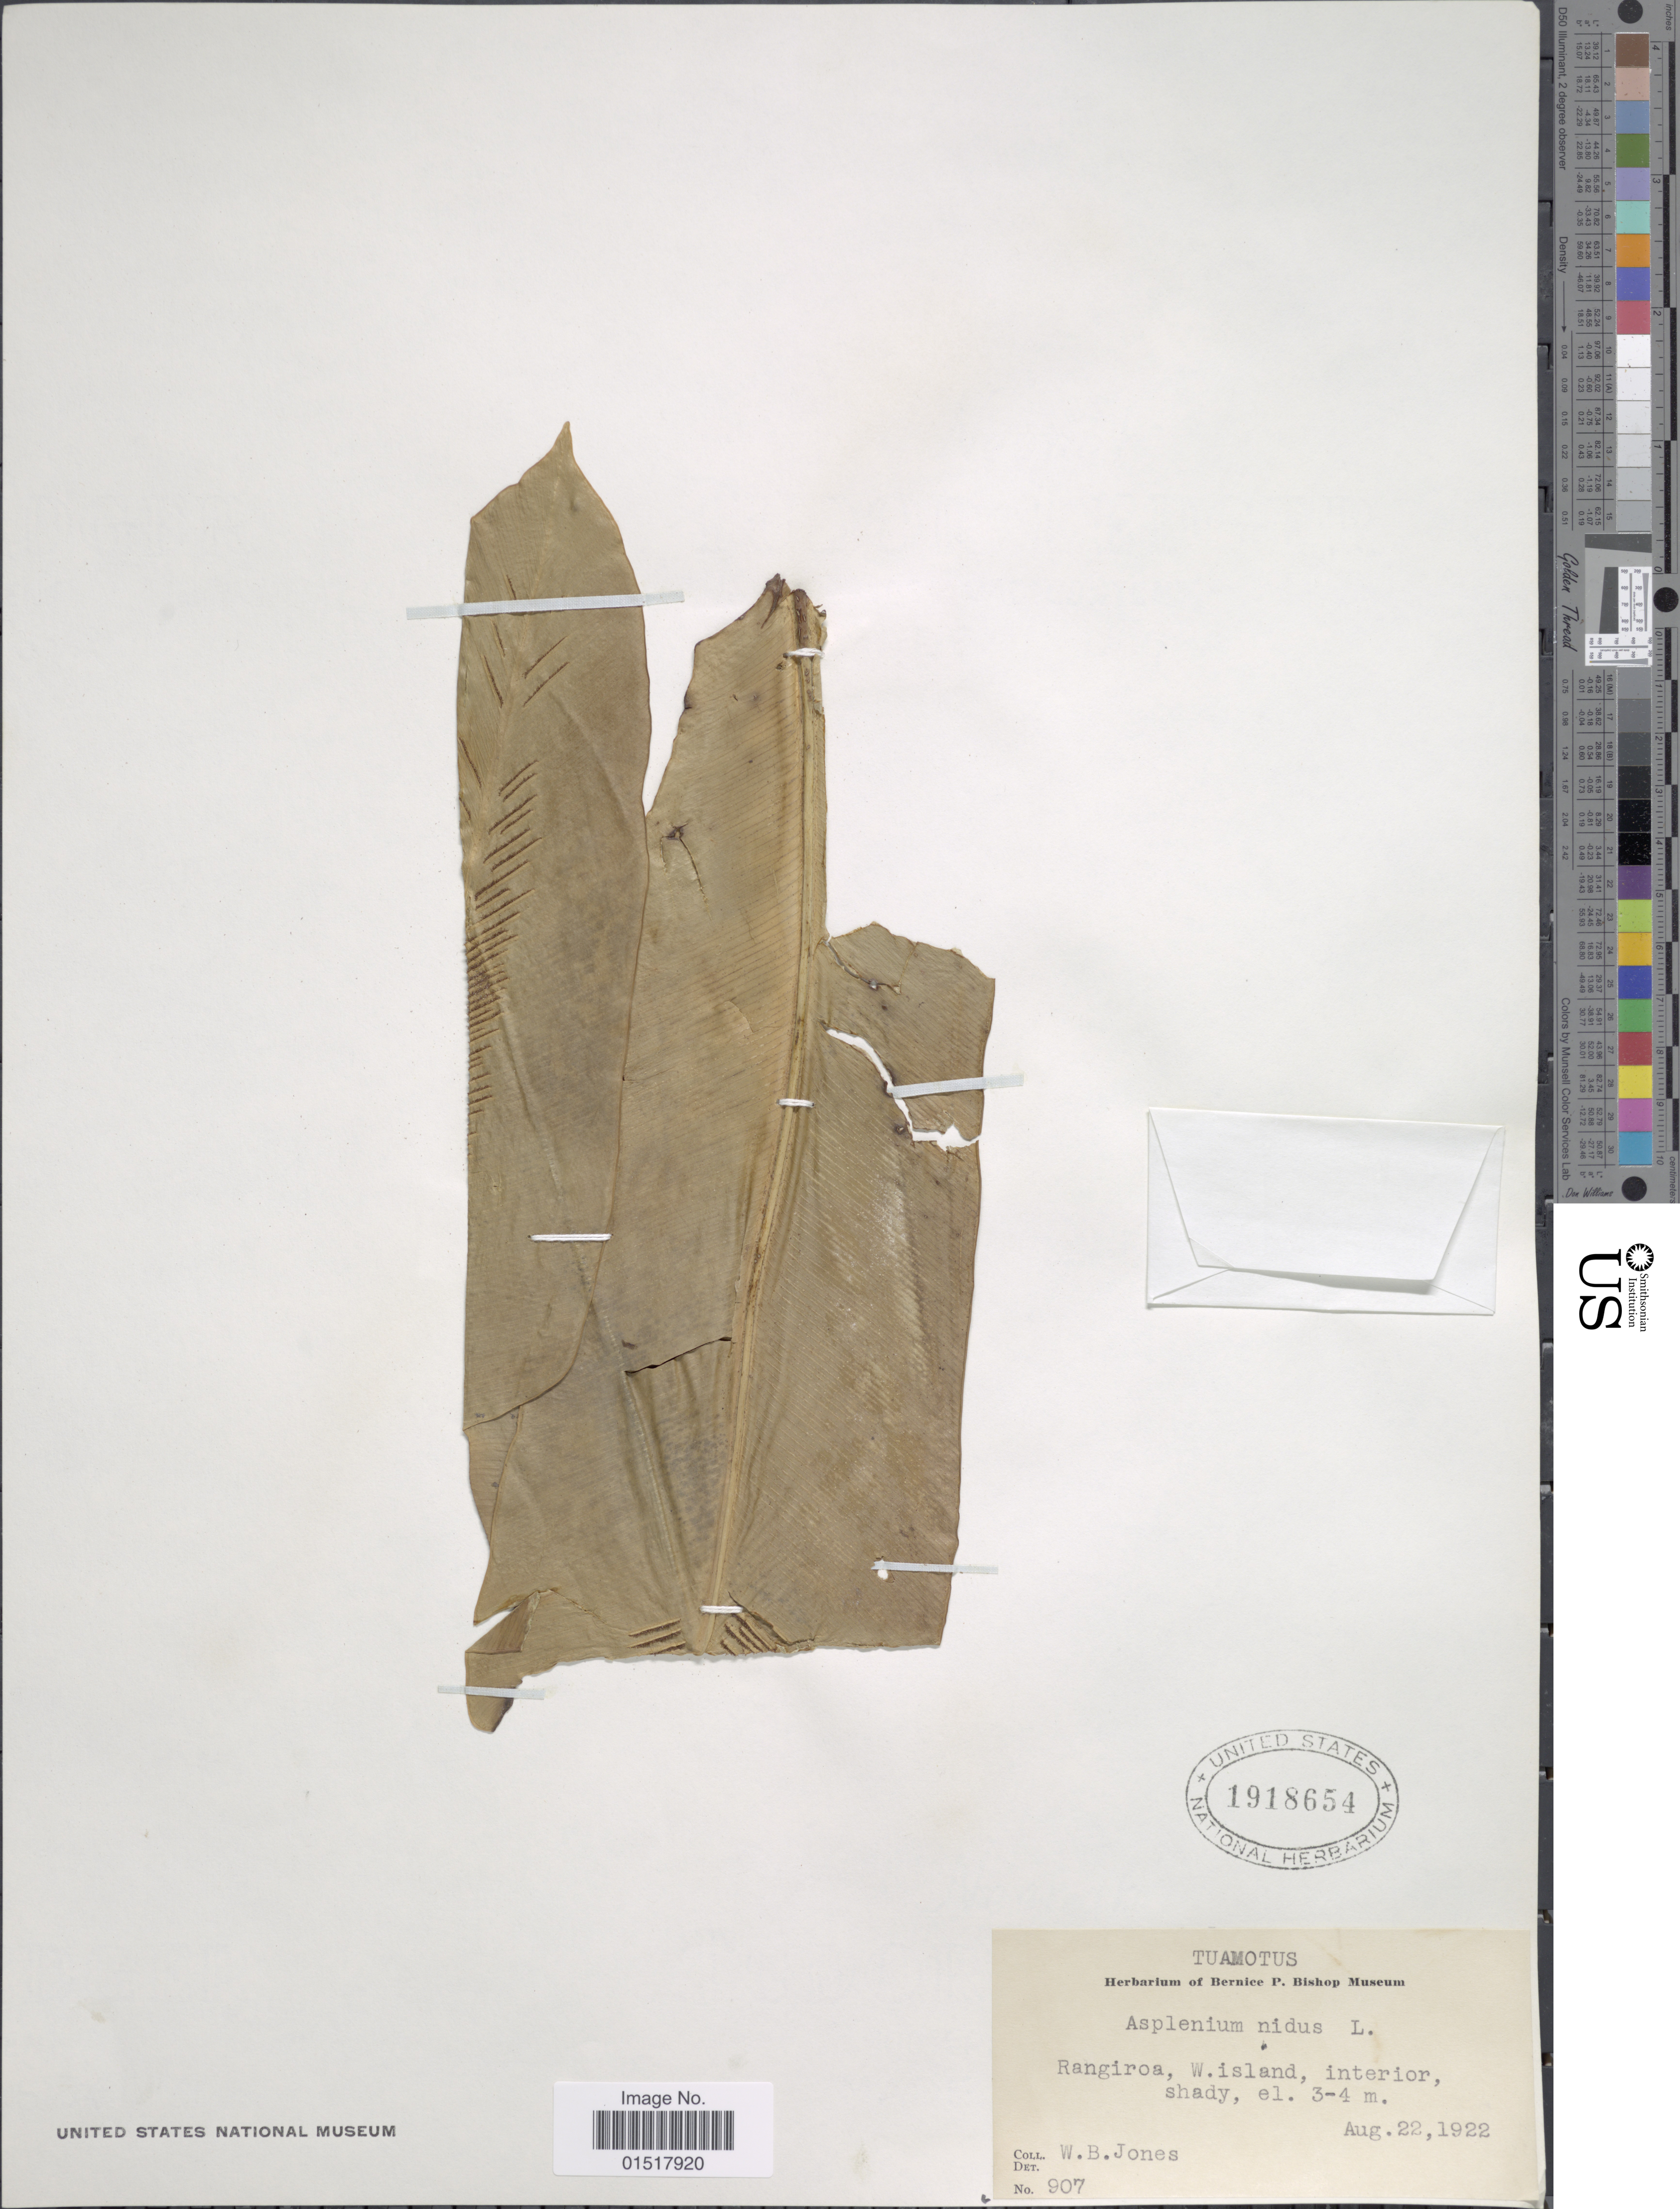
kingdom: Plantae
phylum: Tracheophyta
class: Polypodiopsida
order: Polypodiales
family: Aspleniaceae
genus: Asplenium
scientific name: Asplenium nidus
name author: L.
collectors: W. B. Jones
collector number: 907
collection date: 1922-08-22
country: French Polynesia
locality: Tuamotus. Rangiroa, W. island, interior.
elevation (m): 3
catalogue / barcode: US 1918654